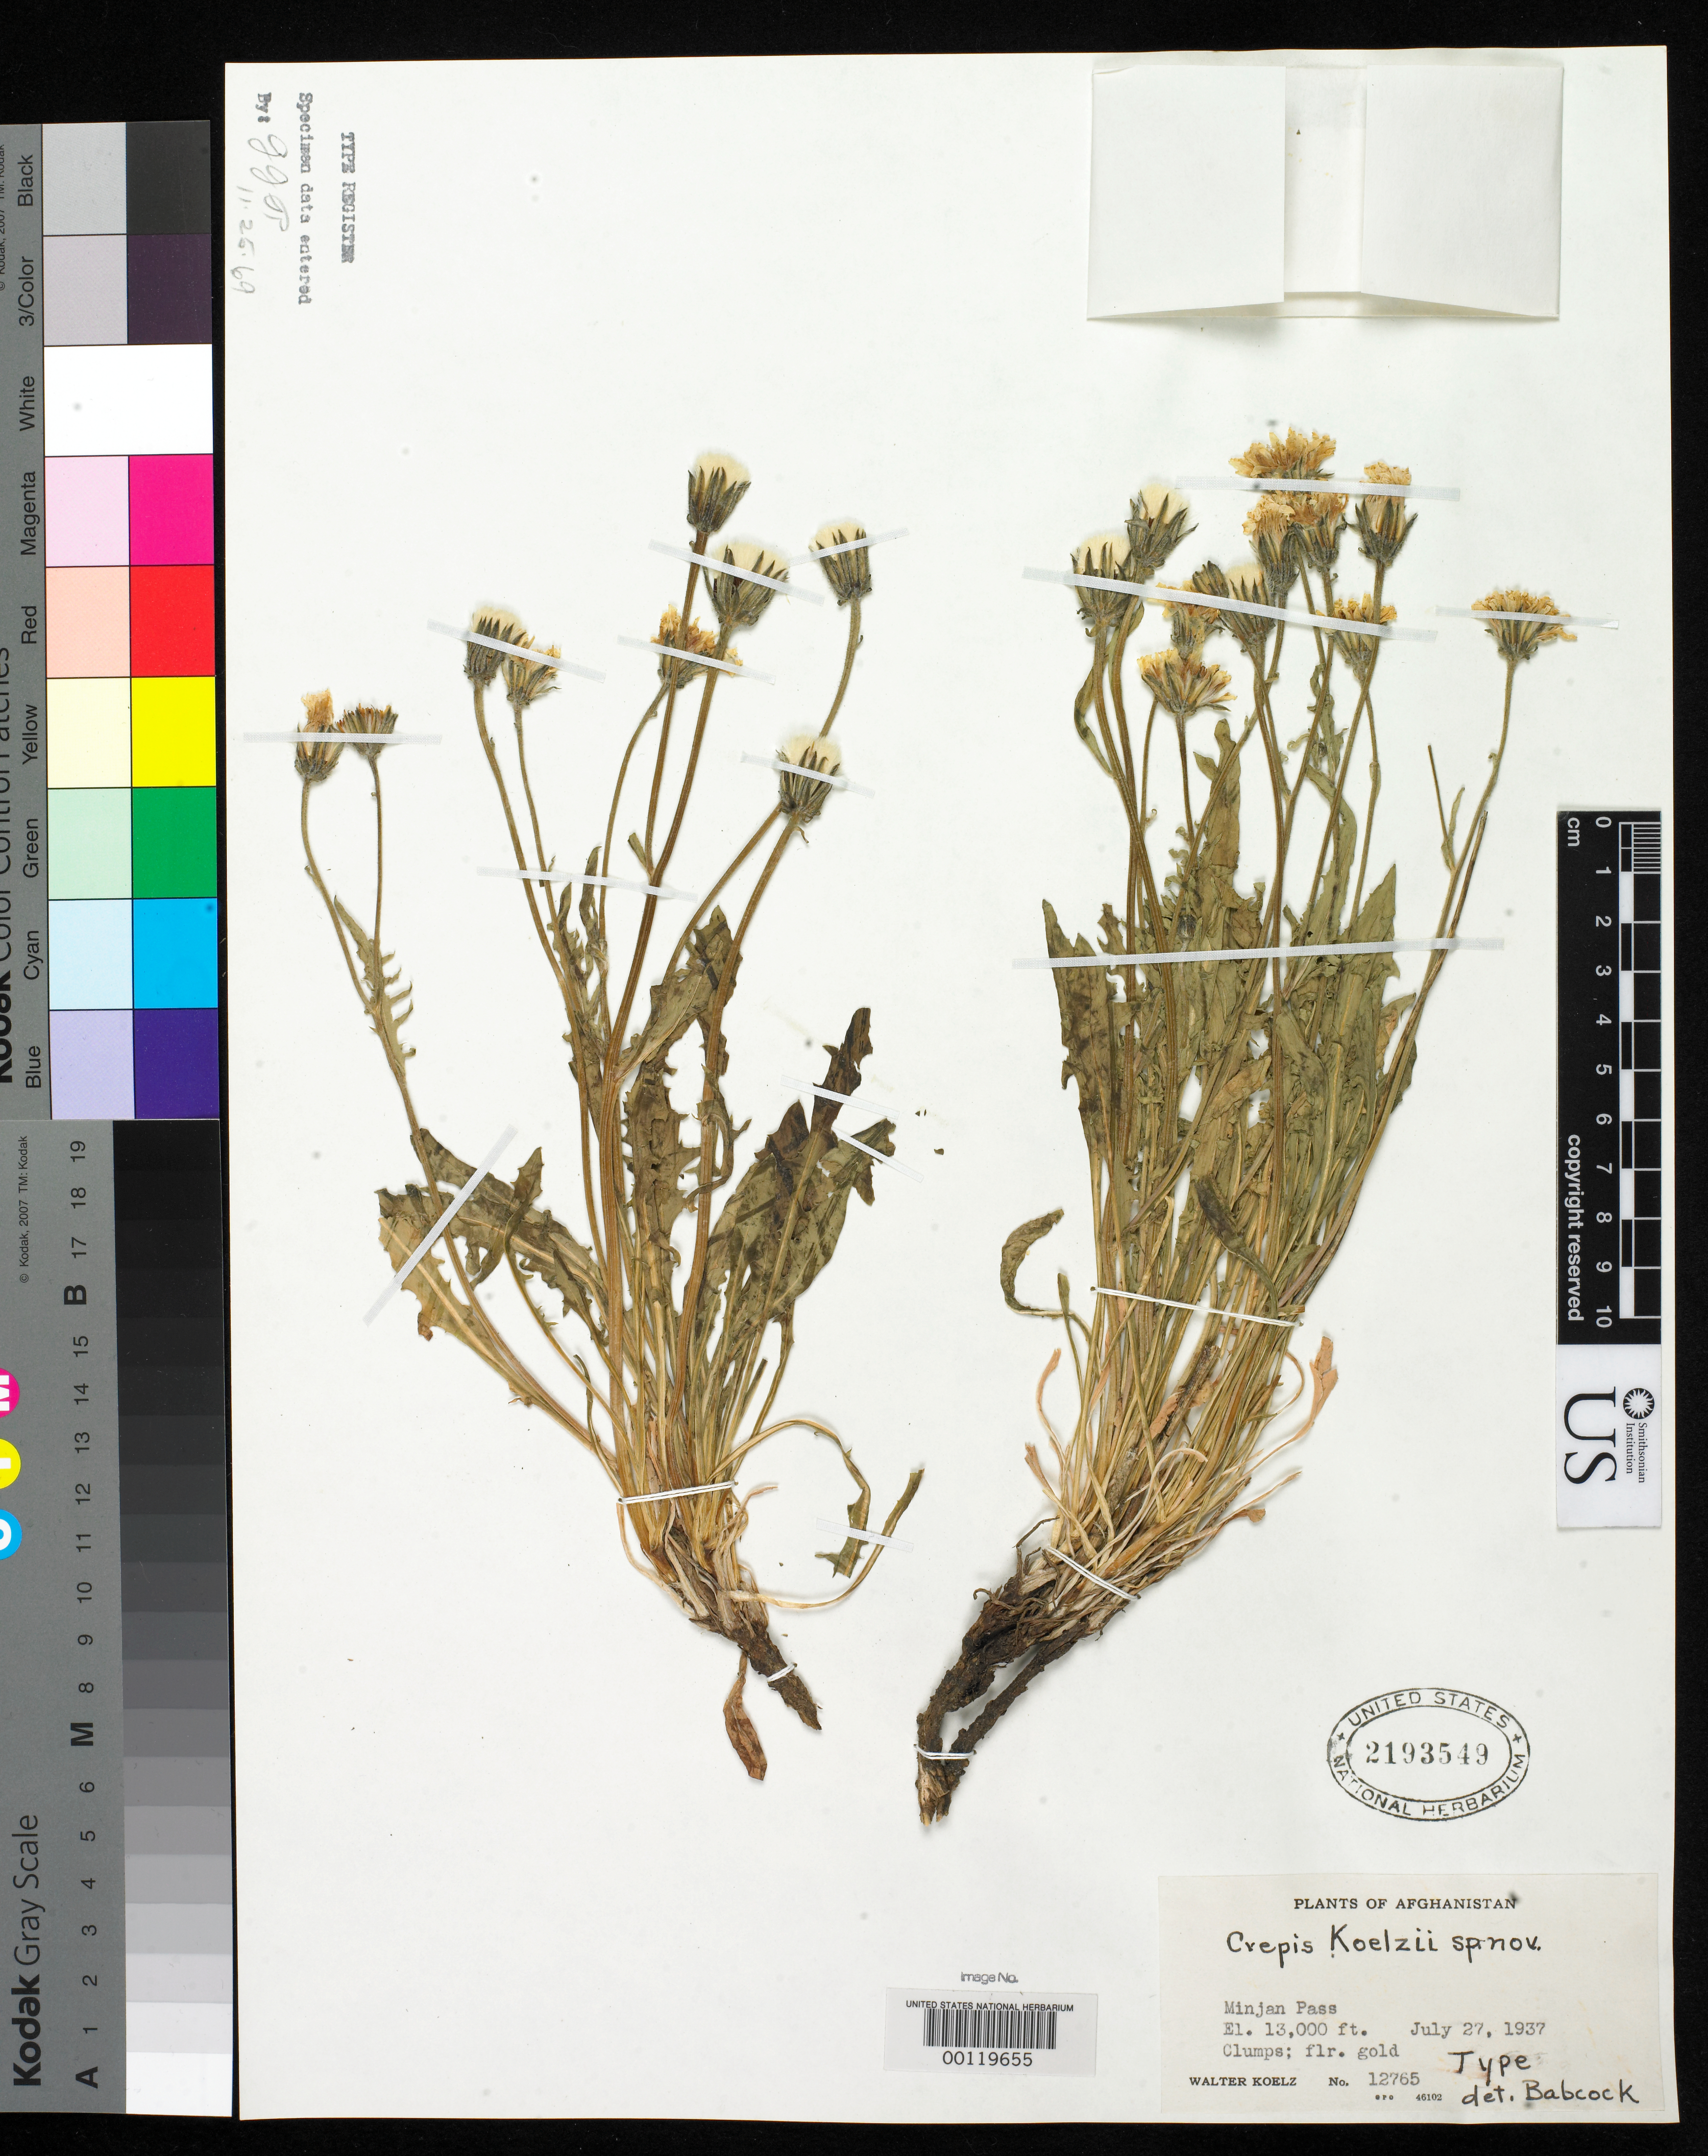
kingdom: Plantae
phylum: Tracheophyta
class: Magnoliopsida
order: Asterales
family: Asteraceae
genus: Crepis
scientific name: Crepis koelzii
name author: Babc.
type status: Holotype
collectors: W. N. Koelz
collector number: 12765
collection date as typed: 27 Jul 1937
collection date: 1937-07-27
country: Afghanistan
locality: Minjan Pass.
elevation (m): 3962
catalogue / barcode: US 2193549